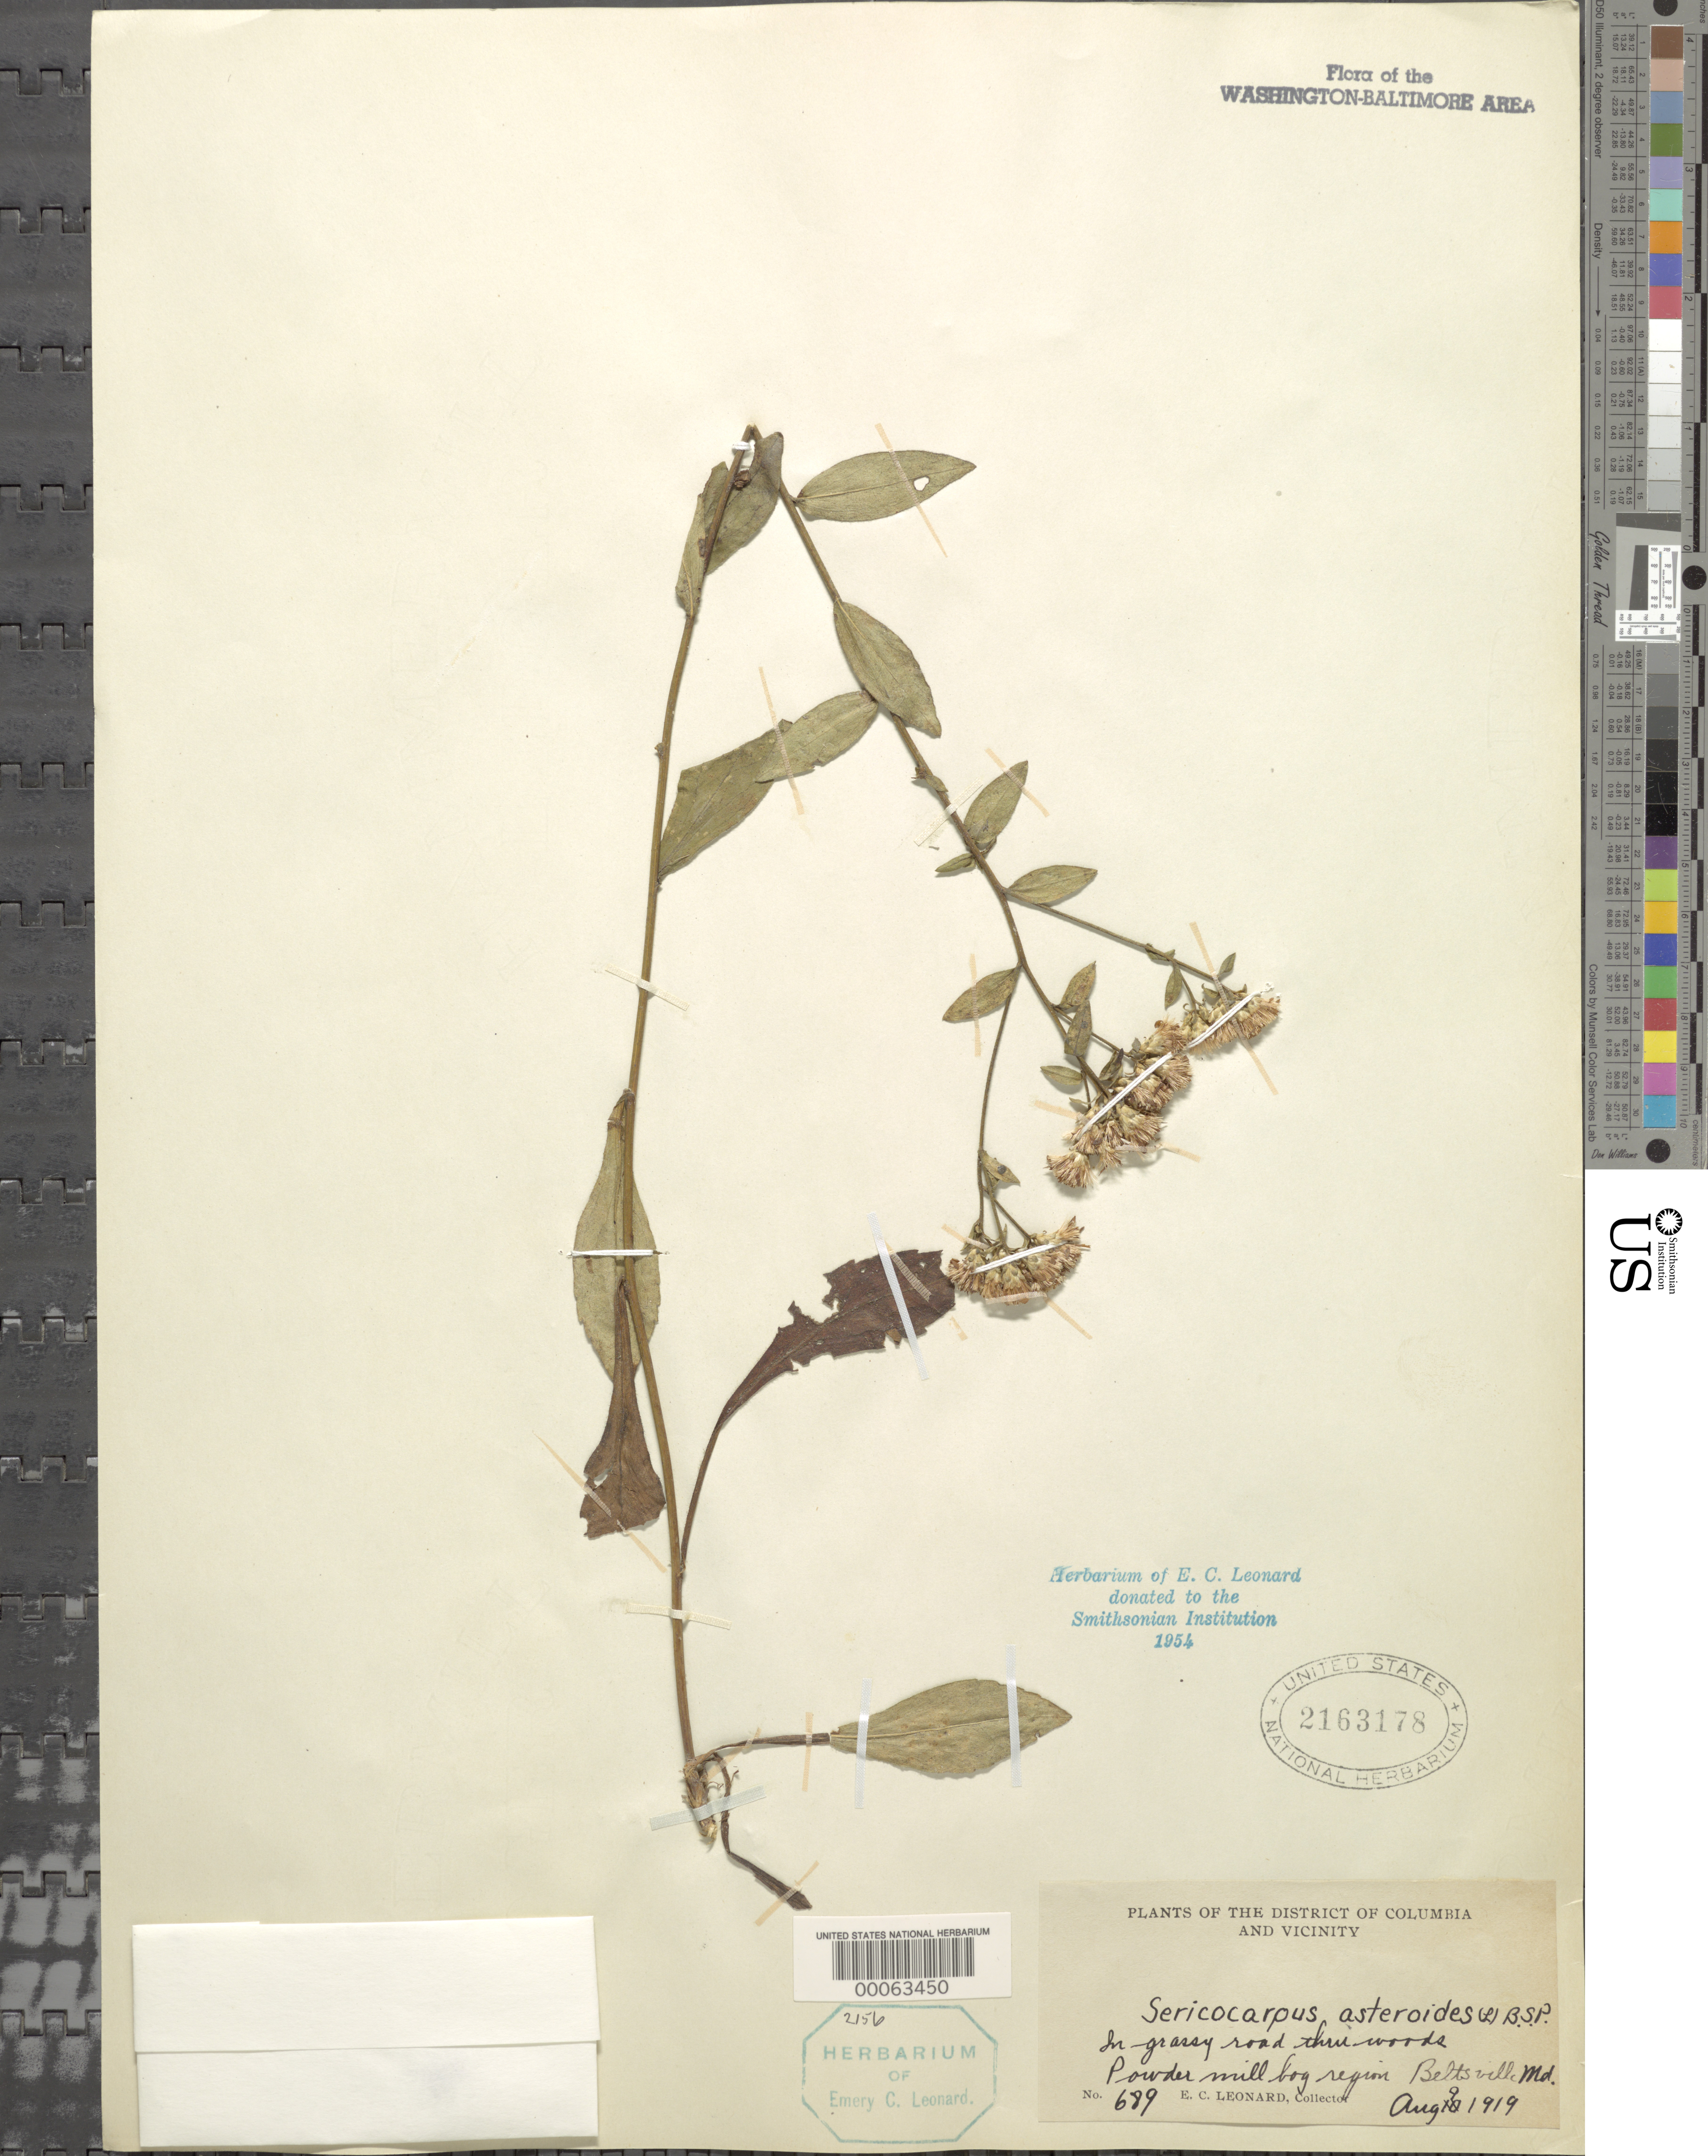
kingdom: Plantae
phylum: Tracheophyta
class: Magnoliopsida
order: Asterales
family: Asteraceae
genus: Sericocarpus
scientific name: Sericocarpus asteroides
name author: (L.) Britton, Stearns & Poggenb.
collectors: E. C. Leonard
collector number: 689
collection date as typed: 09 Aug 1919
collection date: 1919-08-09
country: United States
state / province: Maryland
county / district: Prince George's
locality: Powdermill Bogs region, Beltsville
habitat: Grassy road through woods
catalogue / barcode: US 2163178